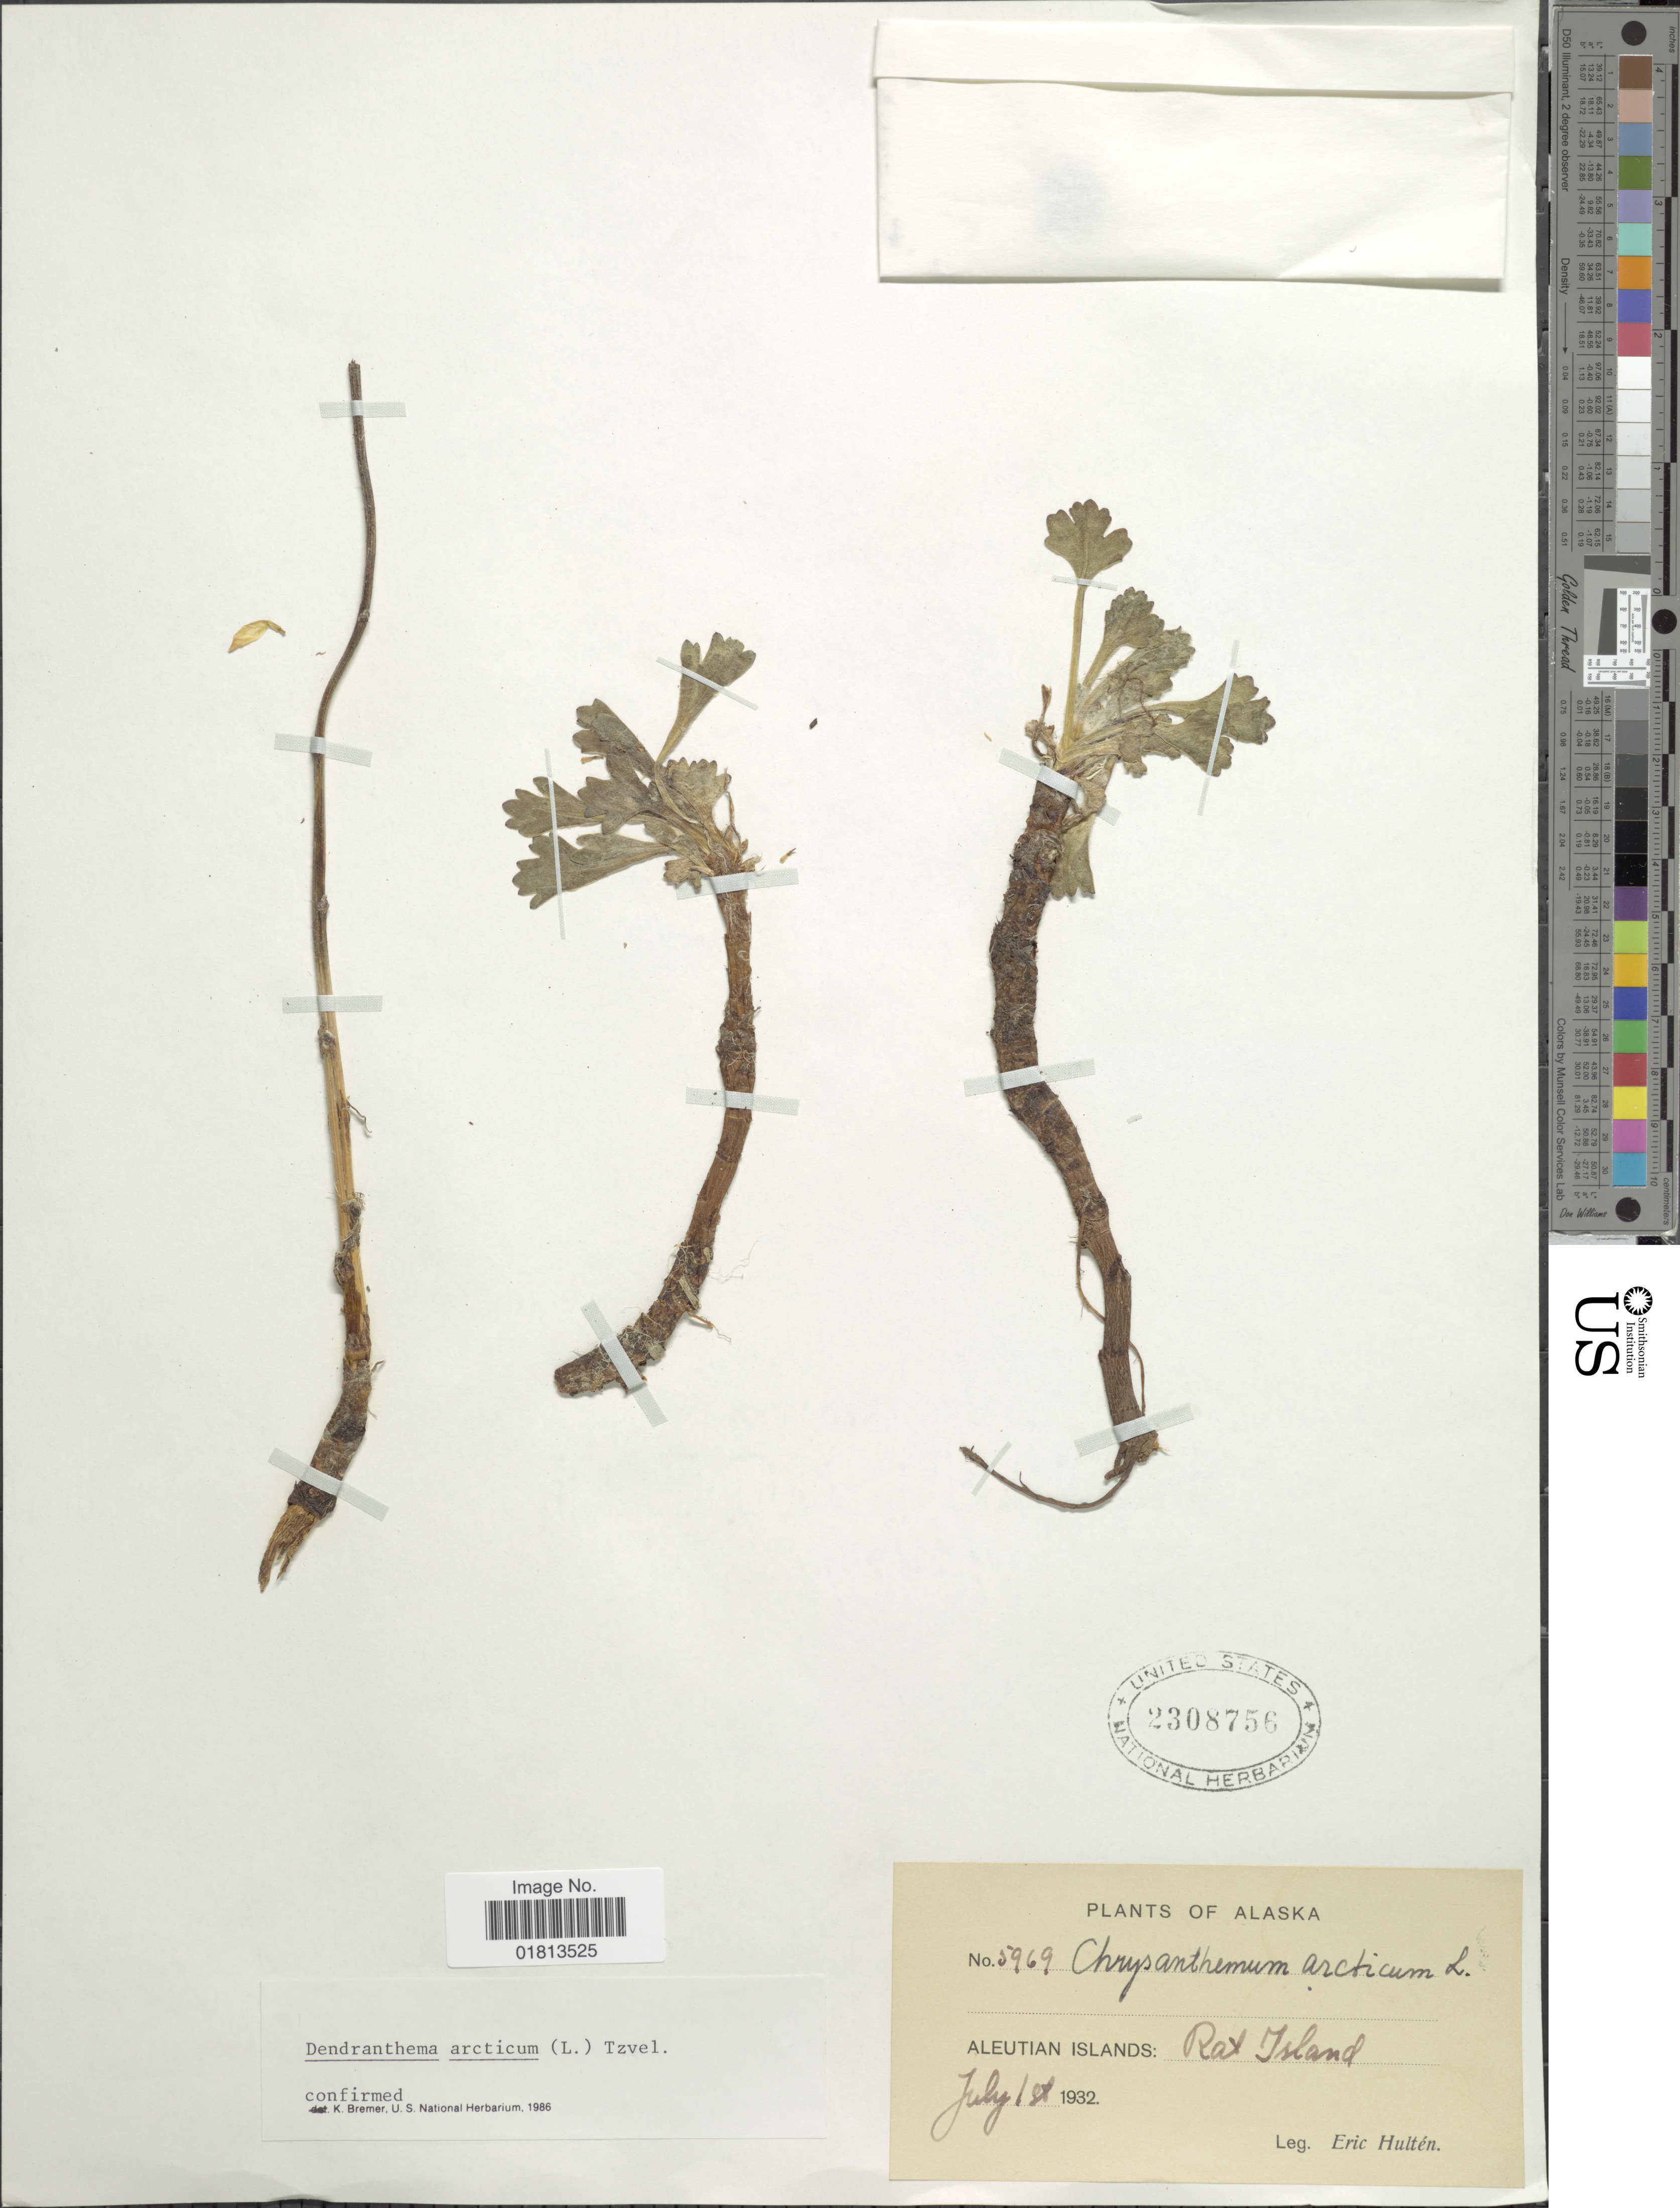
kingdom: Plantae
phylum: Tracheophyta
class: Magnoliopsida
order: Asterales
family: Asteraceae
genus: Dendranthema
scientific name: Dendranthema arcticum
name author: (L.) Tzvelev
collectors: E. G. Hultén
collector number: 5969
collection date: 1932-07-01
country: United States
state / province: Alaska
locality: Aleutian Islands: Rat Island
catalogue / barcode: US 2308756